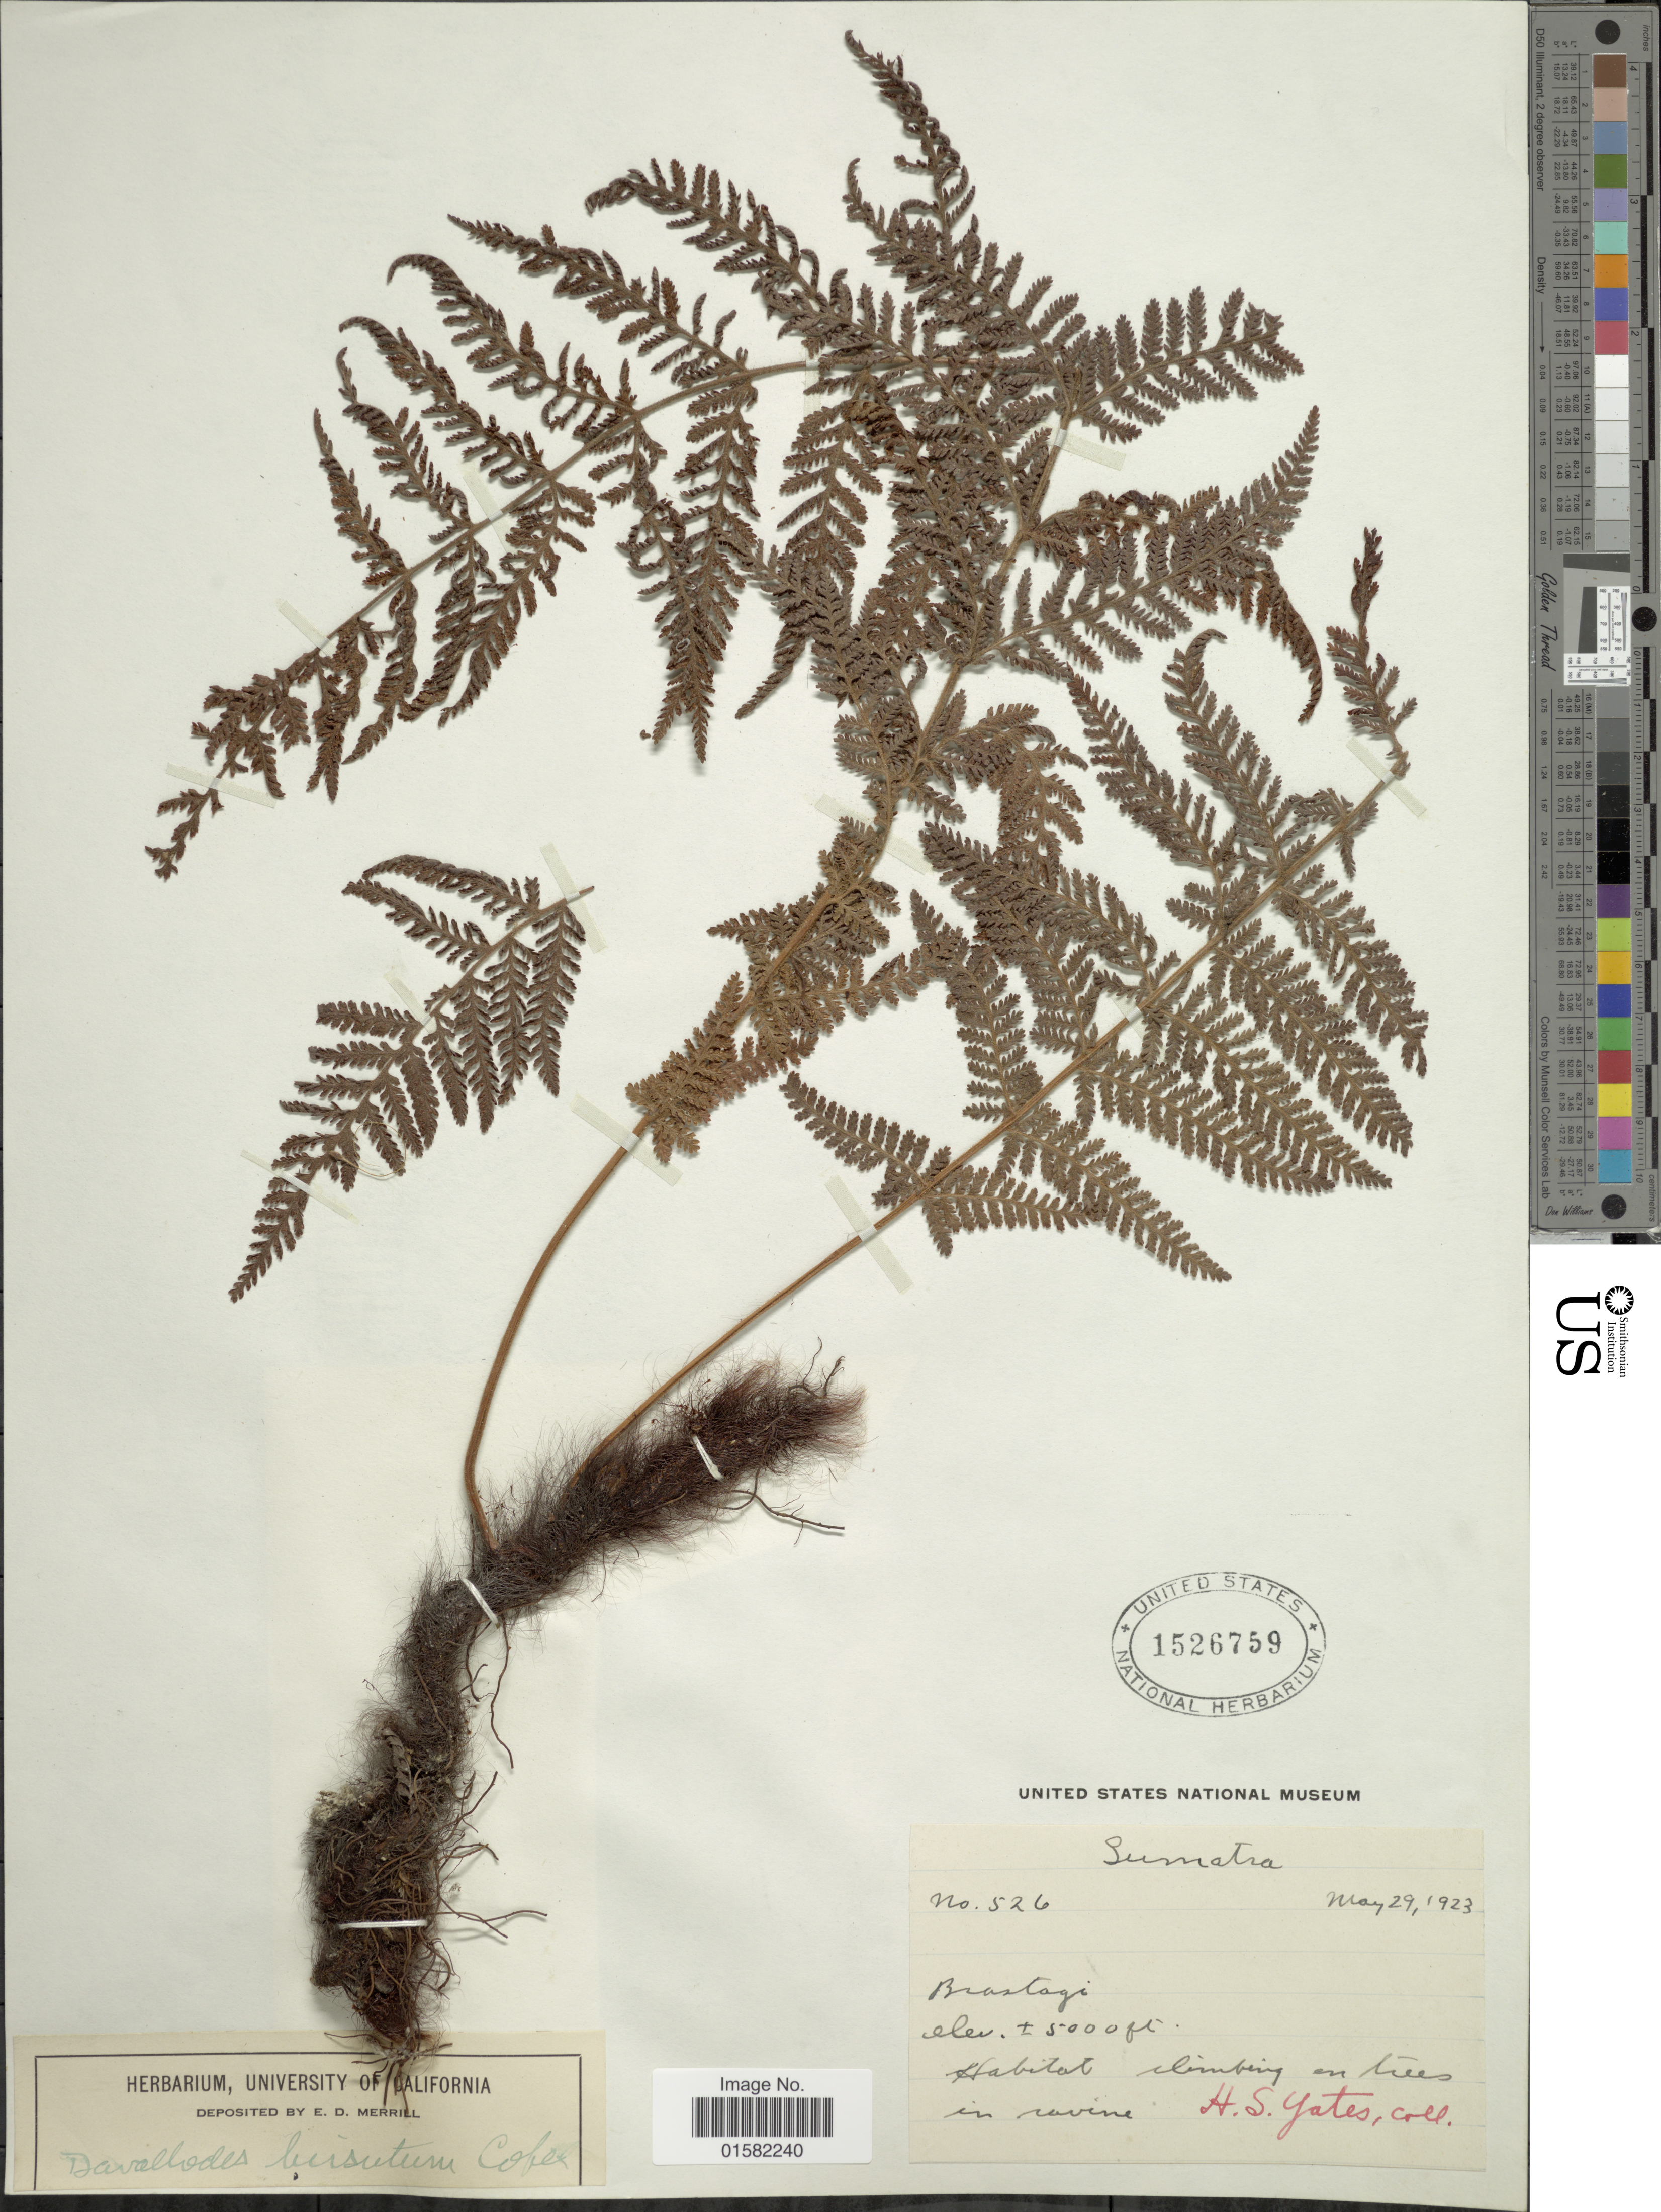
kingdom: Plantae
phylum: Tracheophyta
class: Polypodiopsida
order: Polypodiales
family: Davalliaceae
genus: Davallodes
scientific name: Davallodes hirsutum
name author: (J. Sm.) Copel.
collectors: H. S. Yates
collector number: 526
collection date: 1923-05-29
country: Indonesia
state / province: Sumatra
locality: Brastagi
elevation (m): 1524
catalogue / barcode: US 1526759